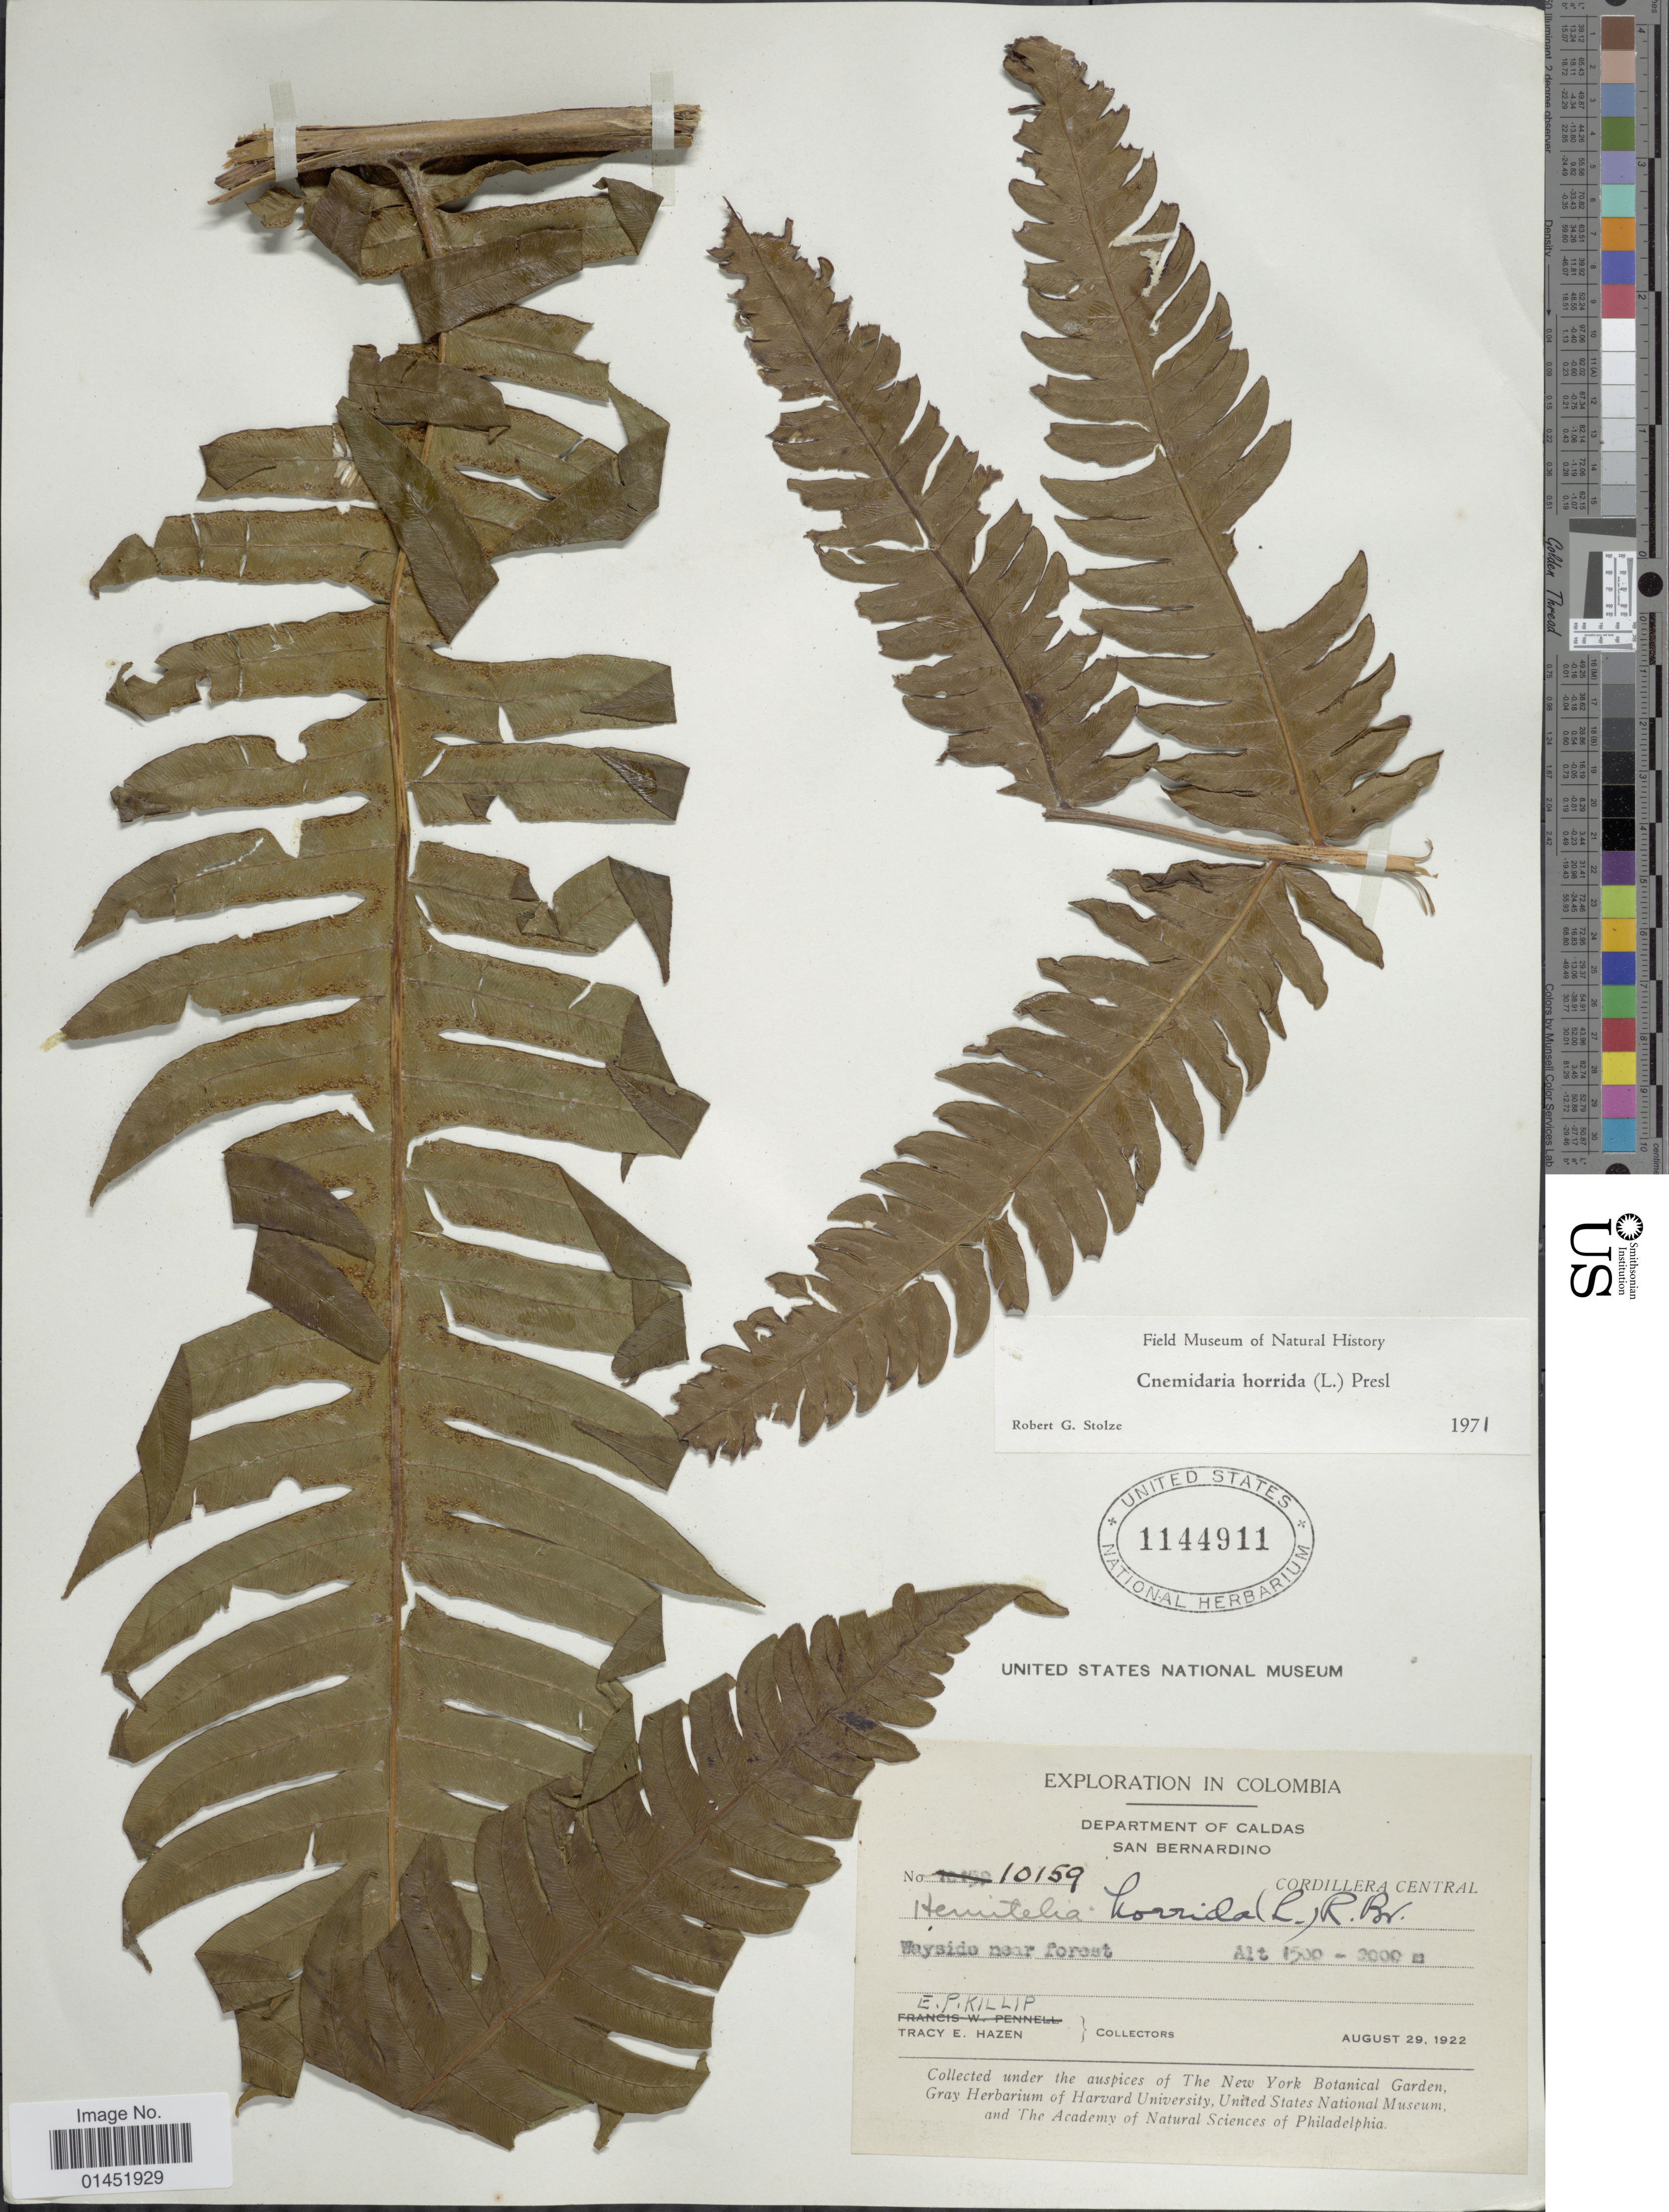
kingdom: Plantae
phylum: Tracheophyta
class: Polypodiopsida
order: Cyatheales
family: Cyatheaceae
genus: Cyathea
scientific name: Cyathea horrida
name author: (L.) Sm.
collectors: E. P. Killip & T. E. Hazen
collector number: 10159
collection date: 1922-08-29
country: Colombia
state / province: Caldas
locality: Department of Caldas, San Bernardino, Cordillera Oriental, Wayside near forest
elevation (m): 1500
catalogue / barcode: US 1144911